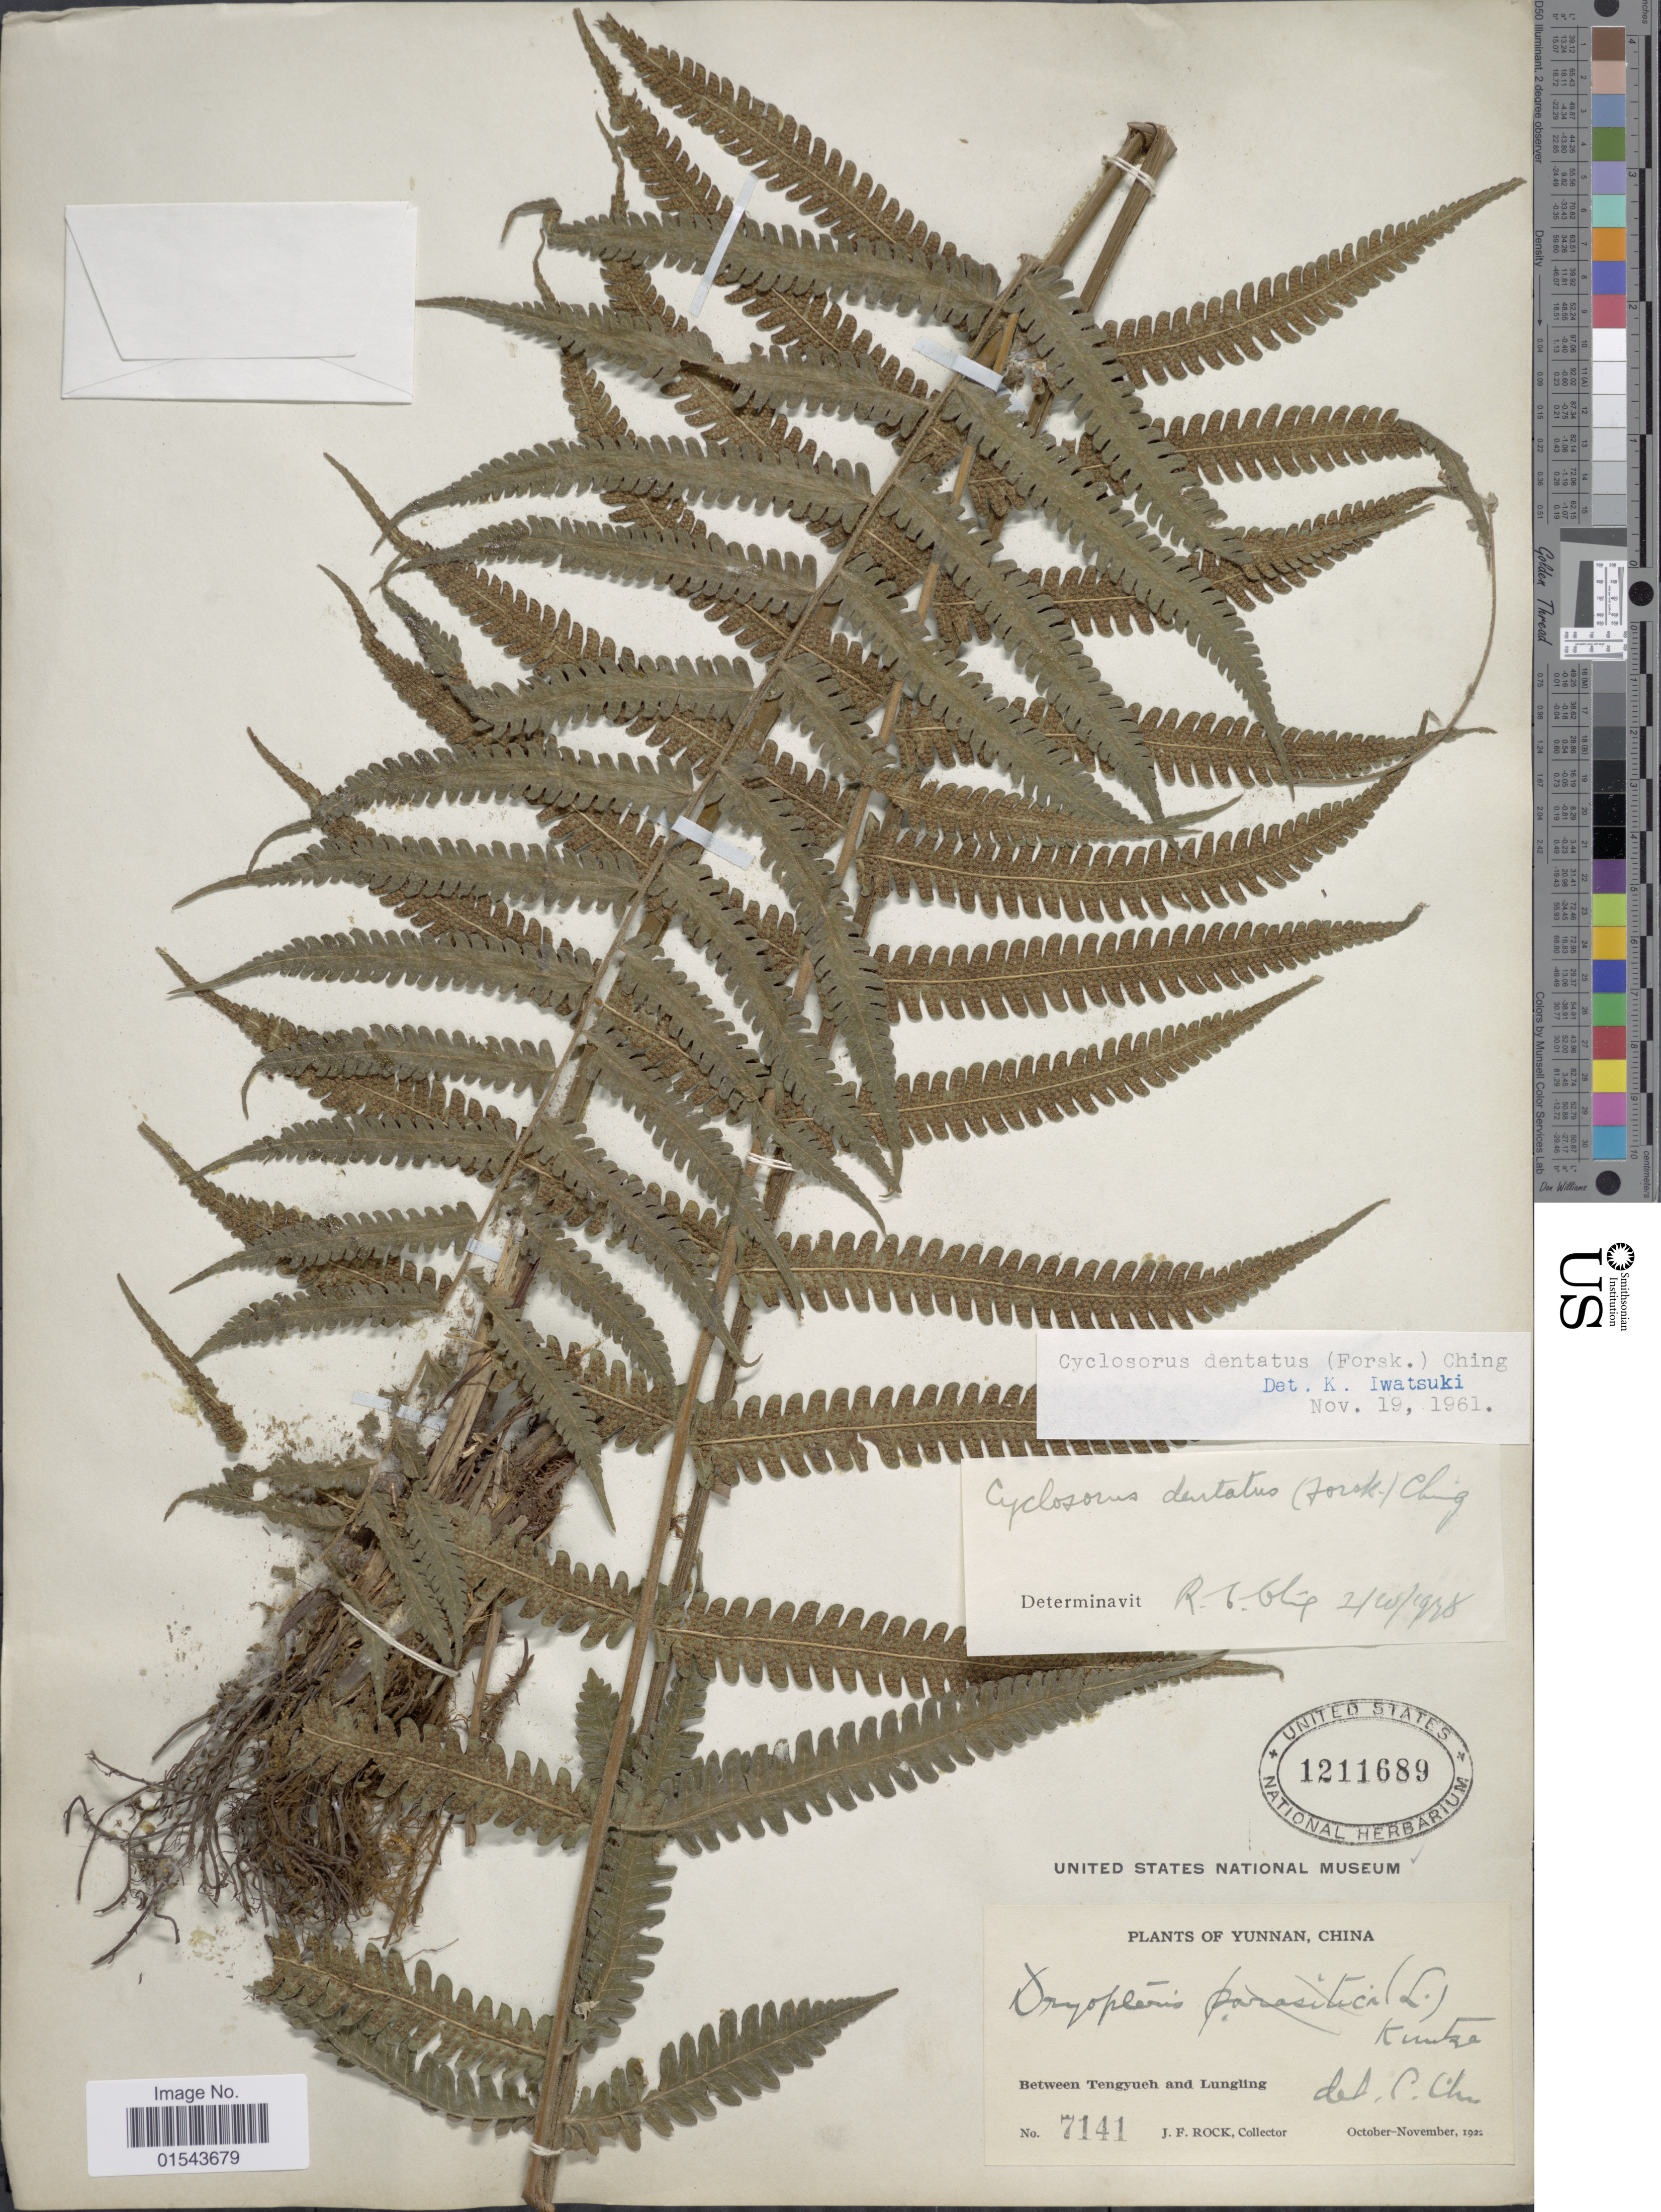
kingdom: Plantae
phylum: Tracheophyta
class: Polypodiopsida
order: Polypodiales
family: Thelypteridaceae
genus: Christella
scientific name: Christella dentata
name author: (Forssk.) Brownsey & Jermy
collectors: J. Rock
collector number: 7141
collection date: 1922-10/1922-11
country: China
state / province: Yunnan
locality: Between Tengyueh and Lungling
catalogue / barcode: US 1211689